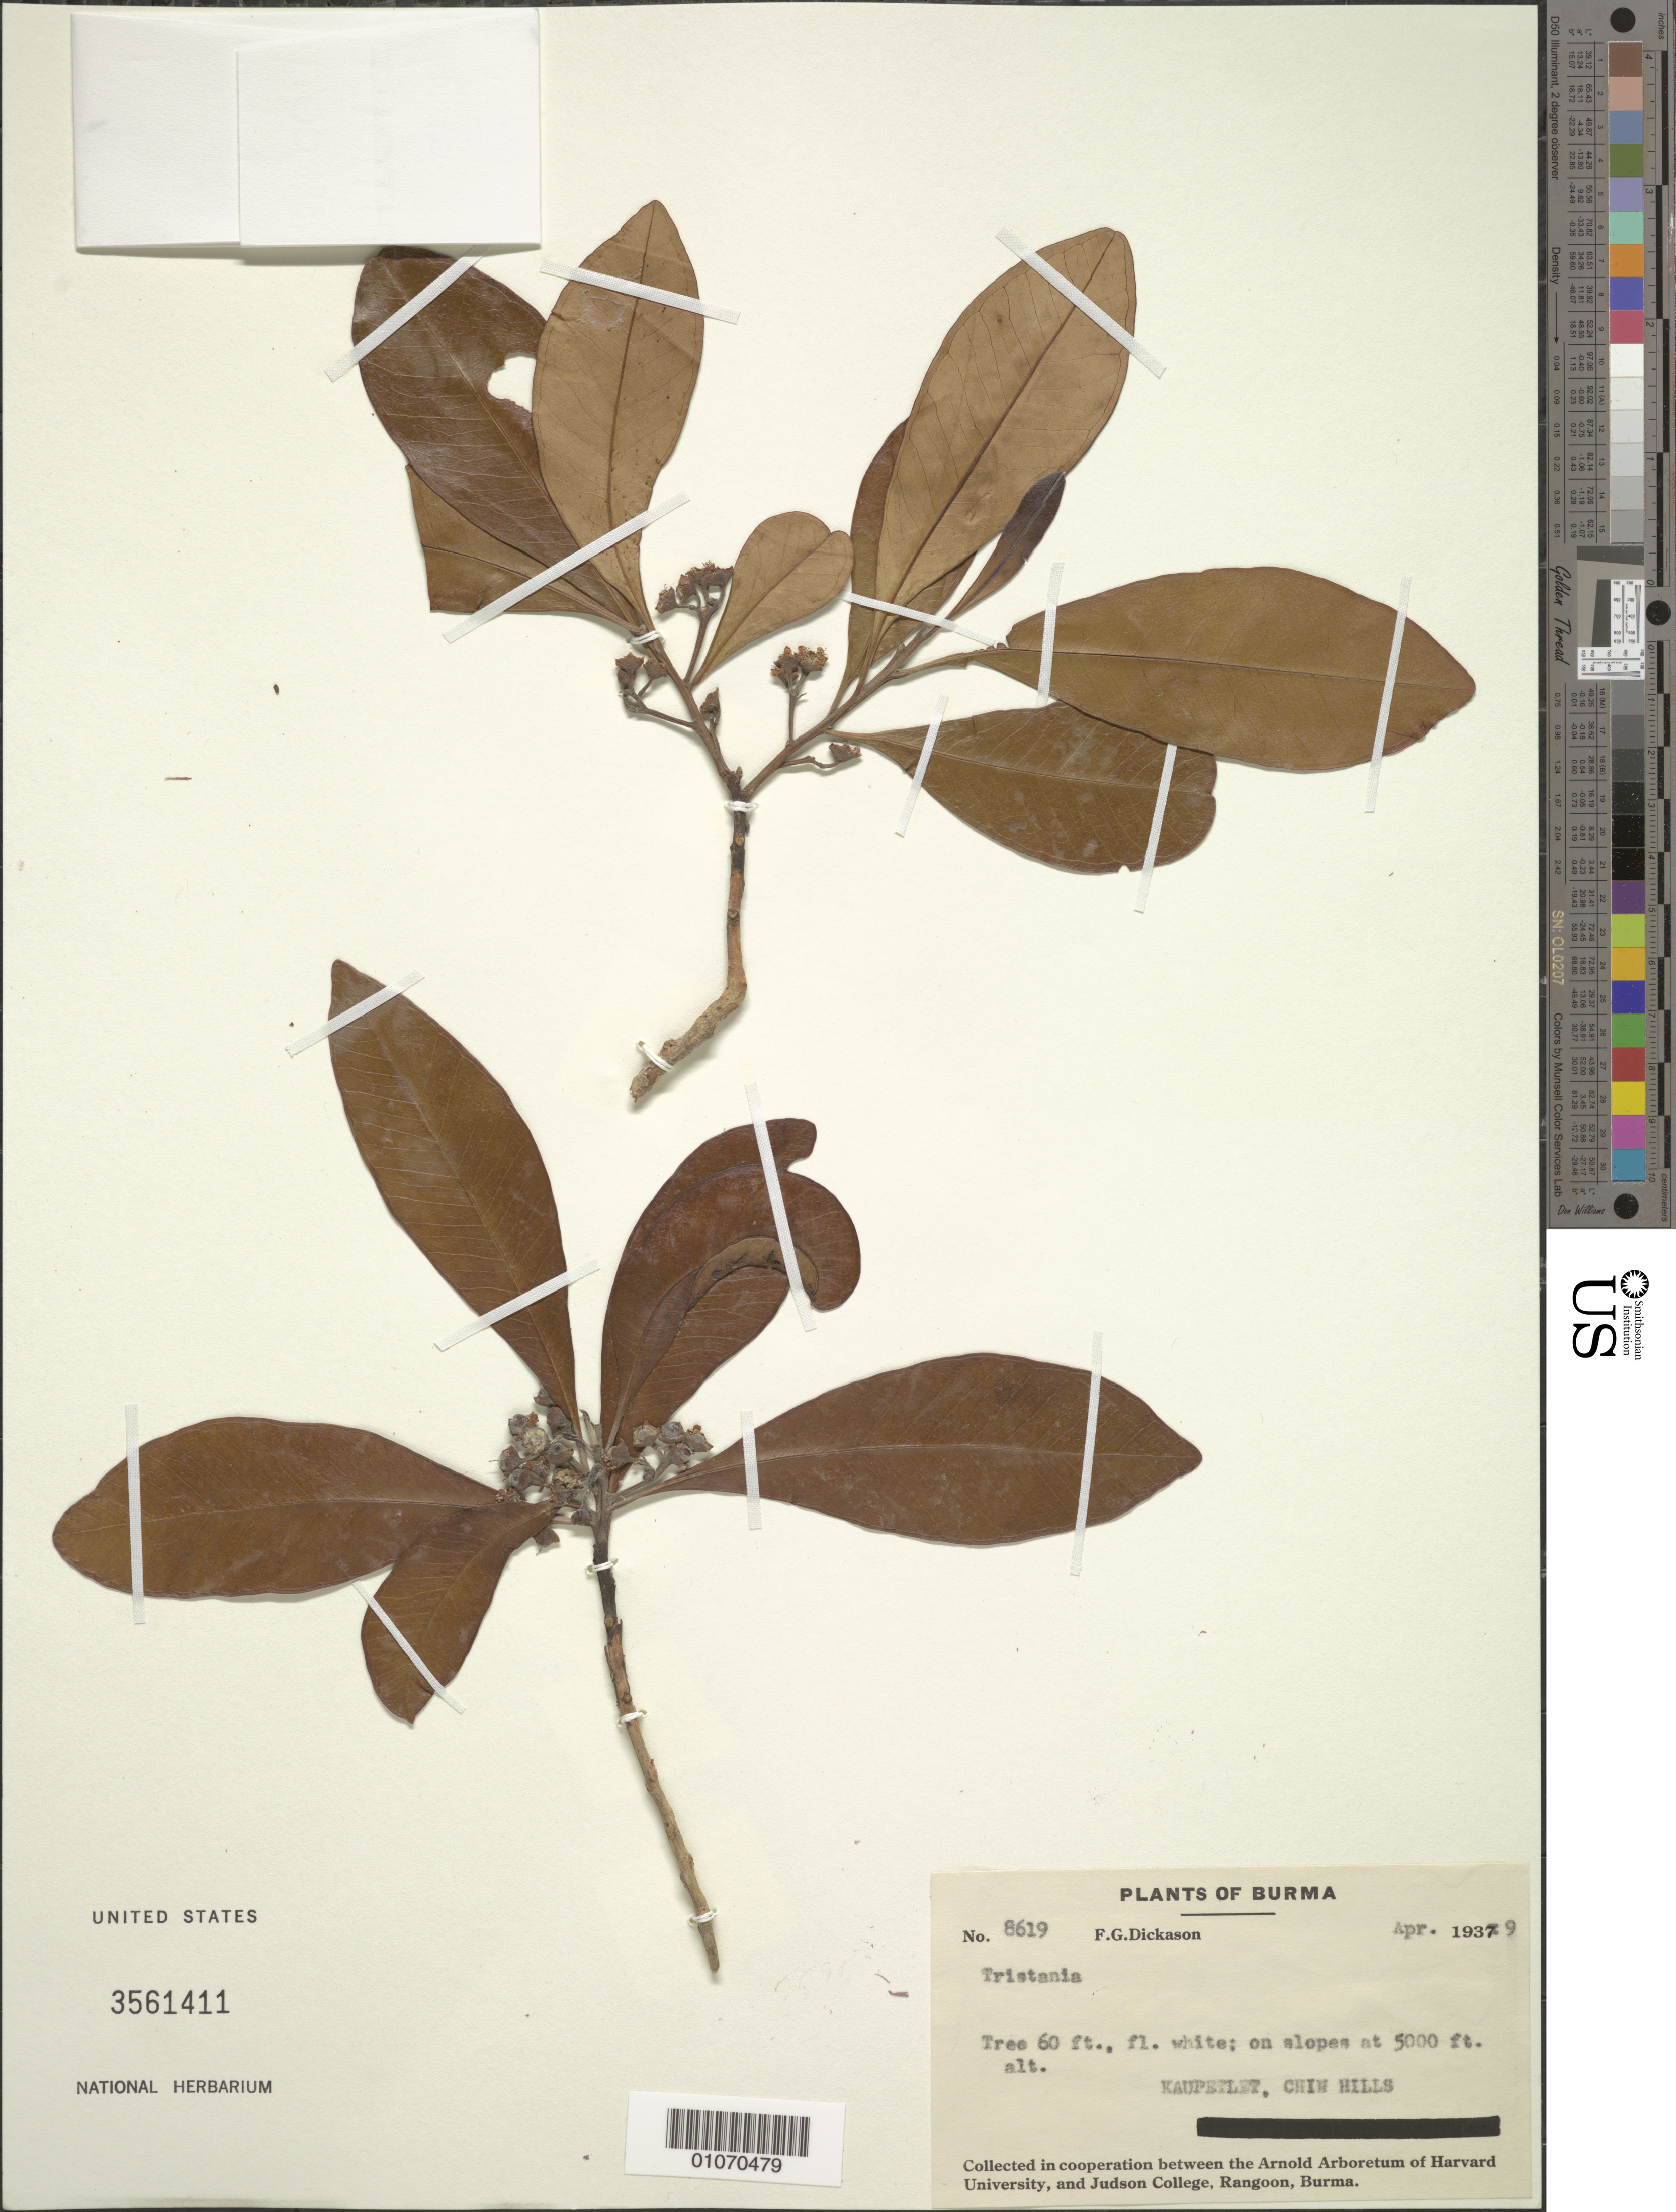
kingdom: Plantae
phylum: Tracheophyta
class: Magnoliopsida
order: Myrtales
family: Myrtaceae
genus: Tristaniopsis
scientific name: Tristaniopsis sp.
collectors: F. Dickason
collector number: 8619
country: Myanmar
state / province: Chin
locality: Kaupetlet, Chin Hills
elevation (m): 1524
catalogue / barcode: US 3561411